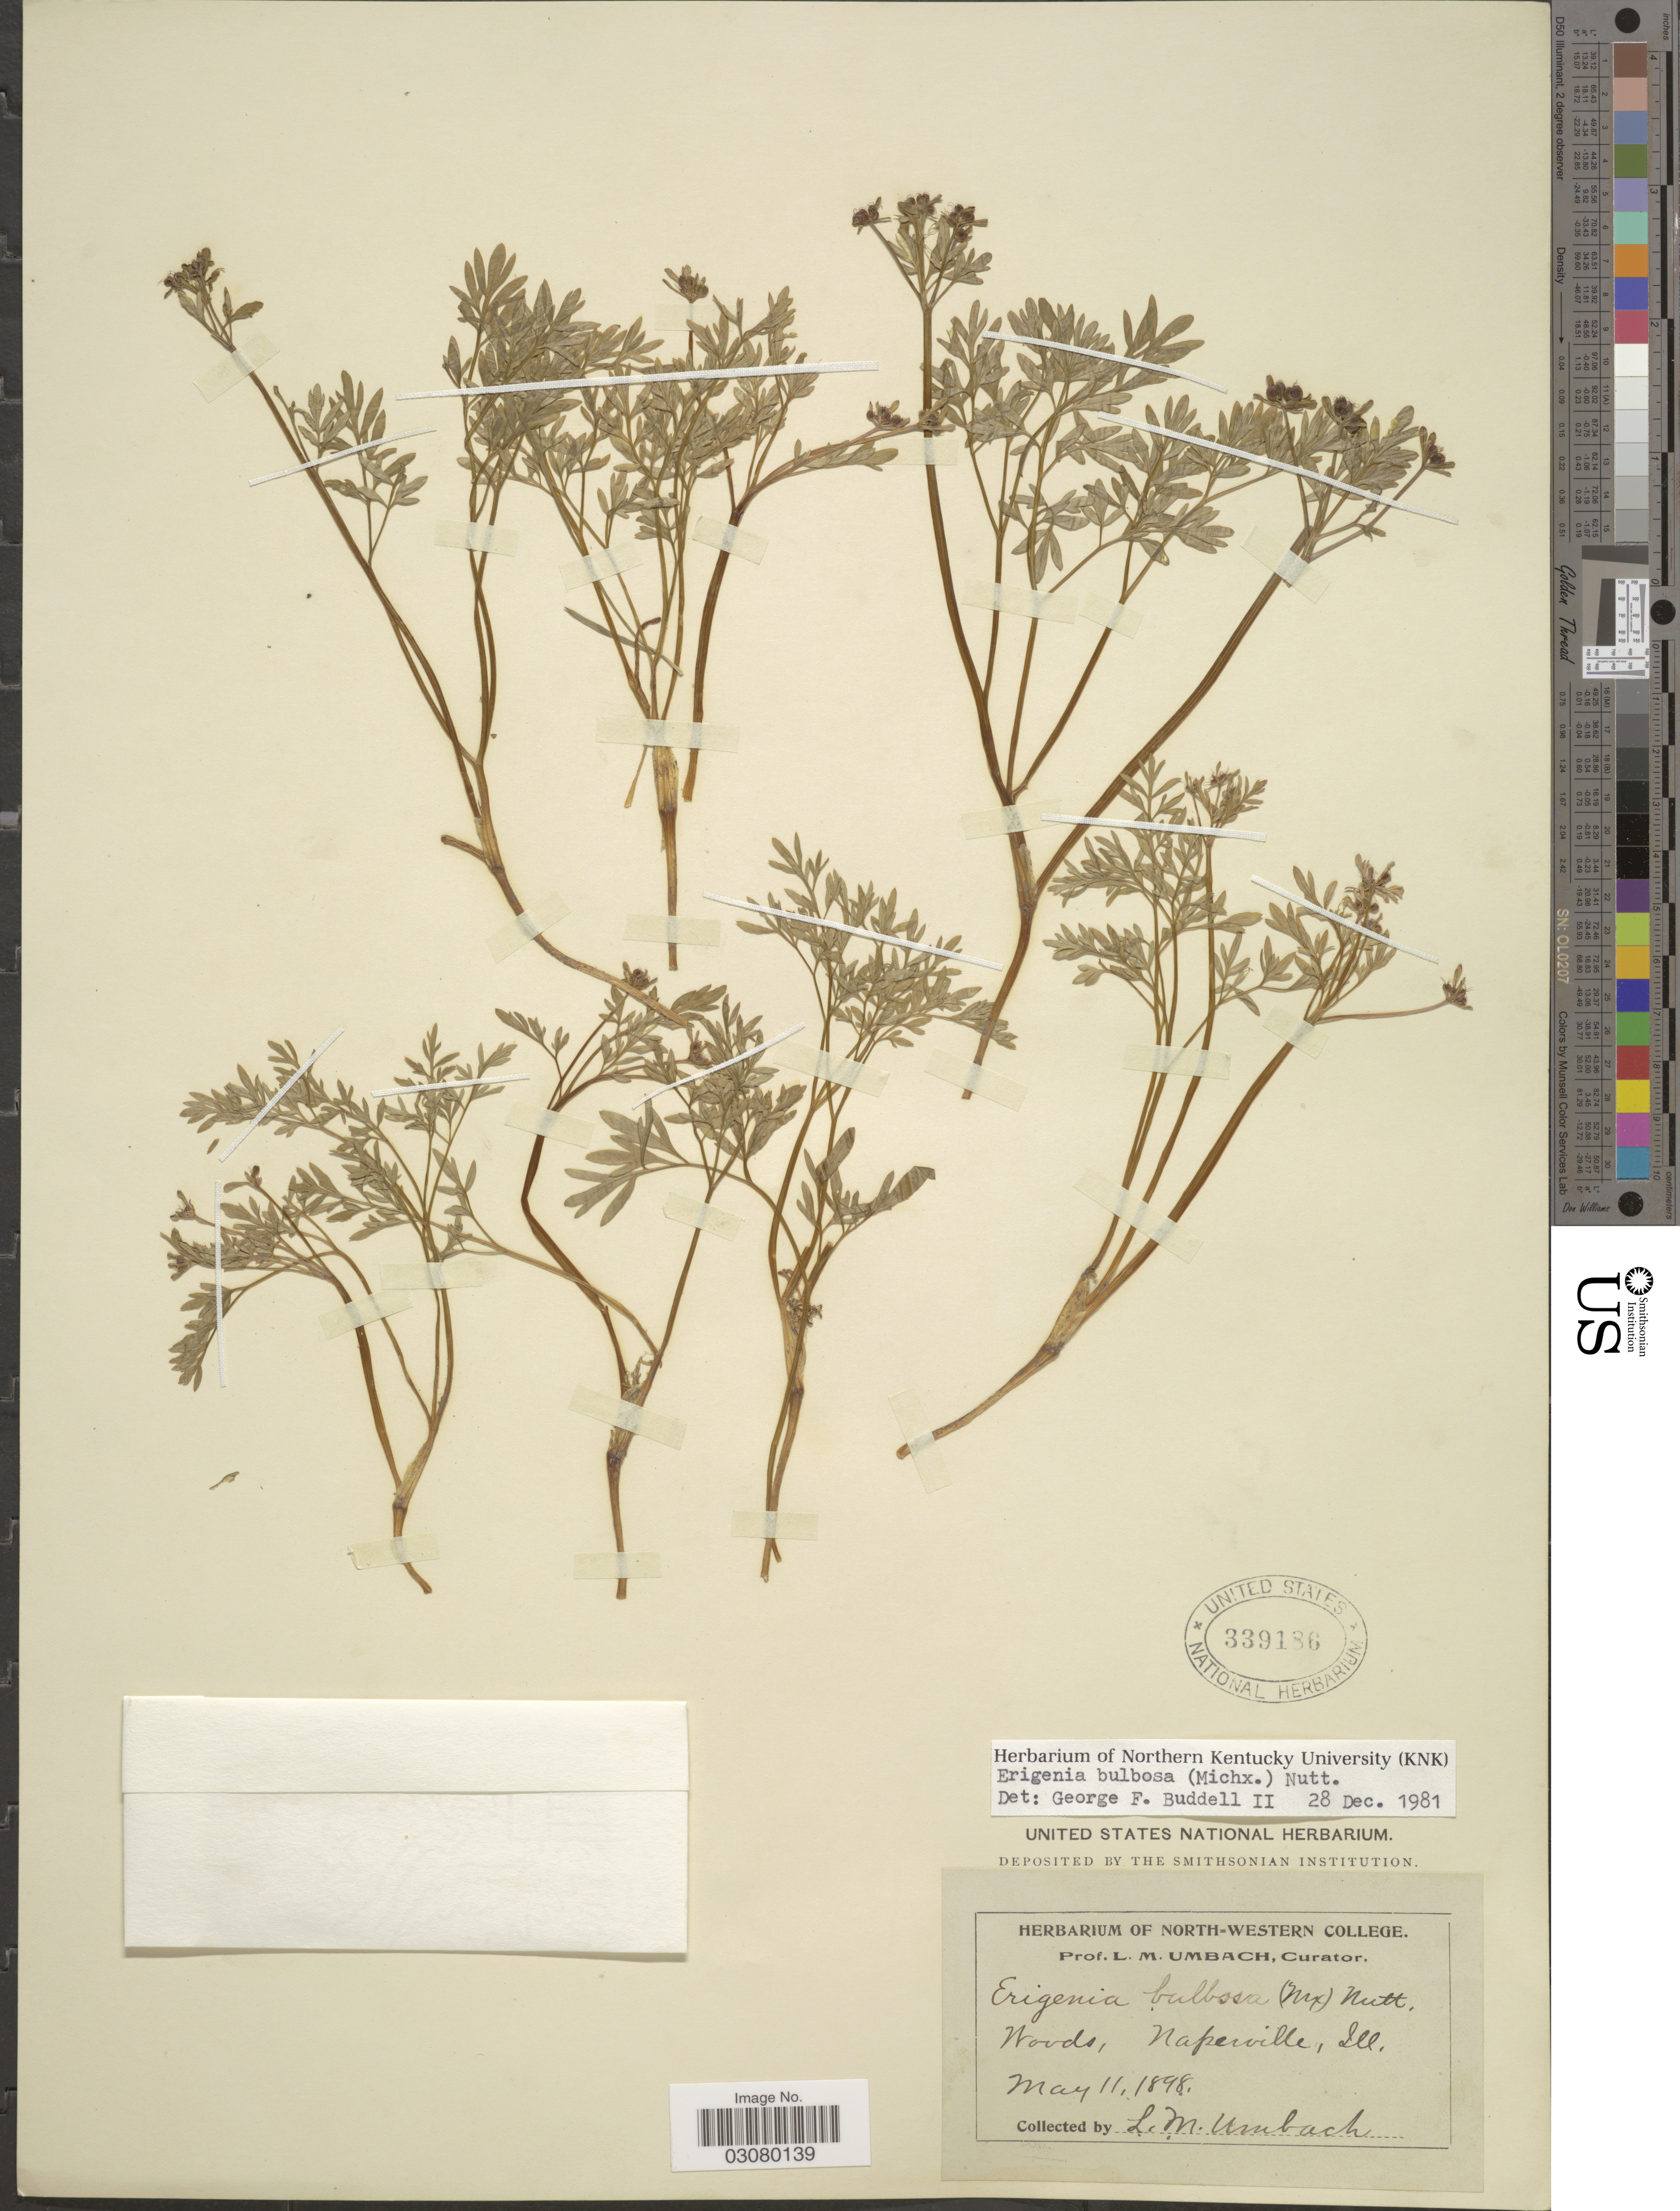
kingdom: Plantae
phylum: Tracheophyta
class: Magnoliopsida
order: Apiales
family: Apiaceae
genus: Erigenia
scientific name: Erigenia bulbosa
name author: (Michx.) Nutt.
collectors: L. M. Umbach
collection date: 1898-05-11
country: United States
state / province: Illinois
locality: Naperville.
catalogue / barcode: US 339186